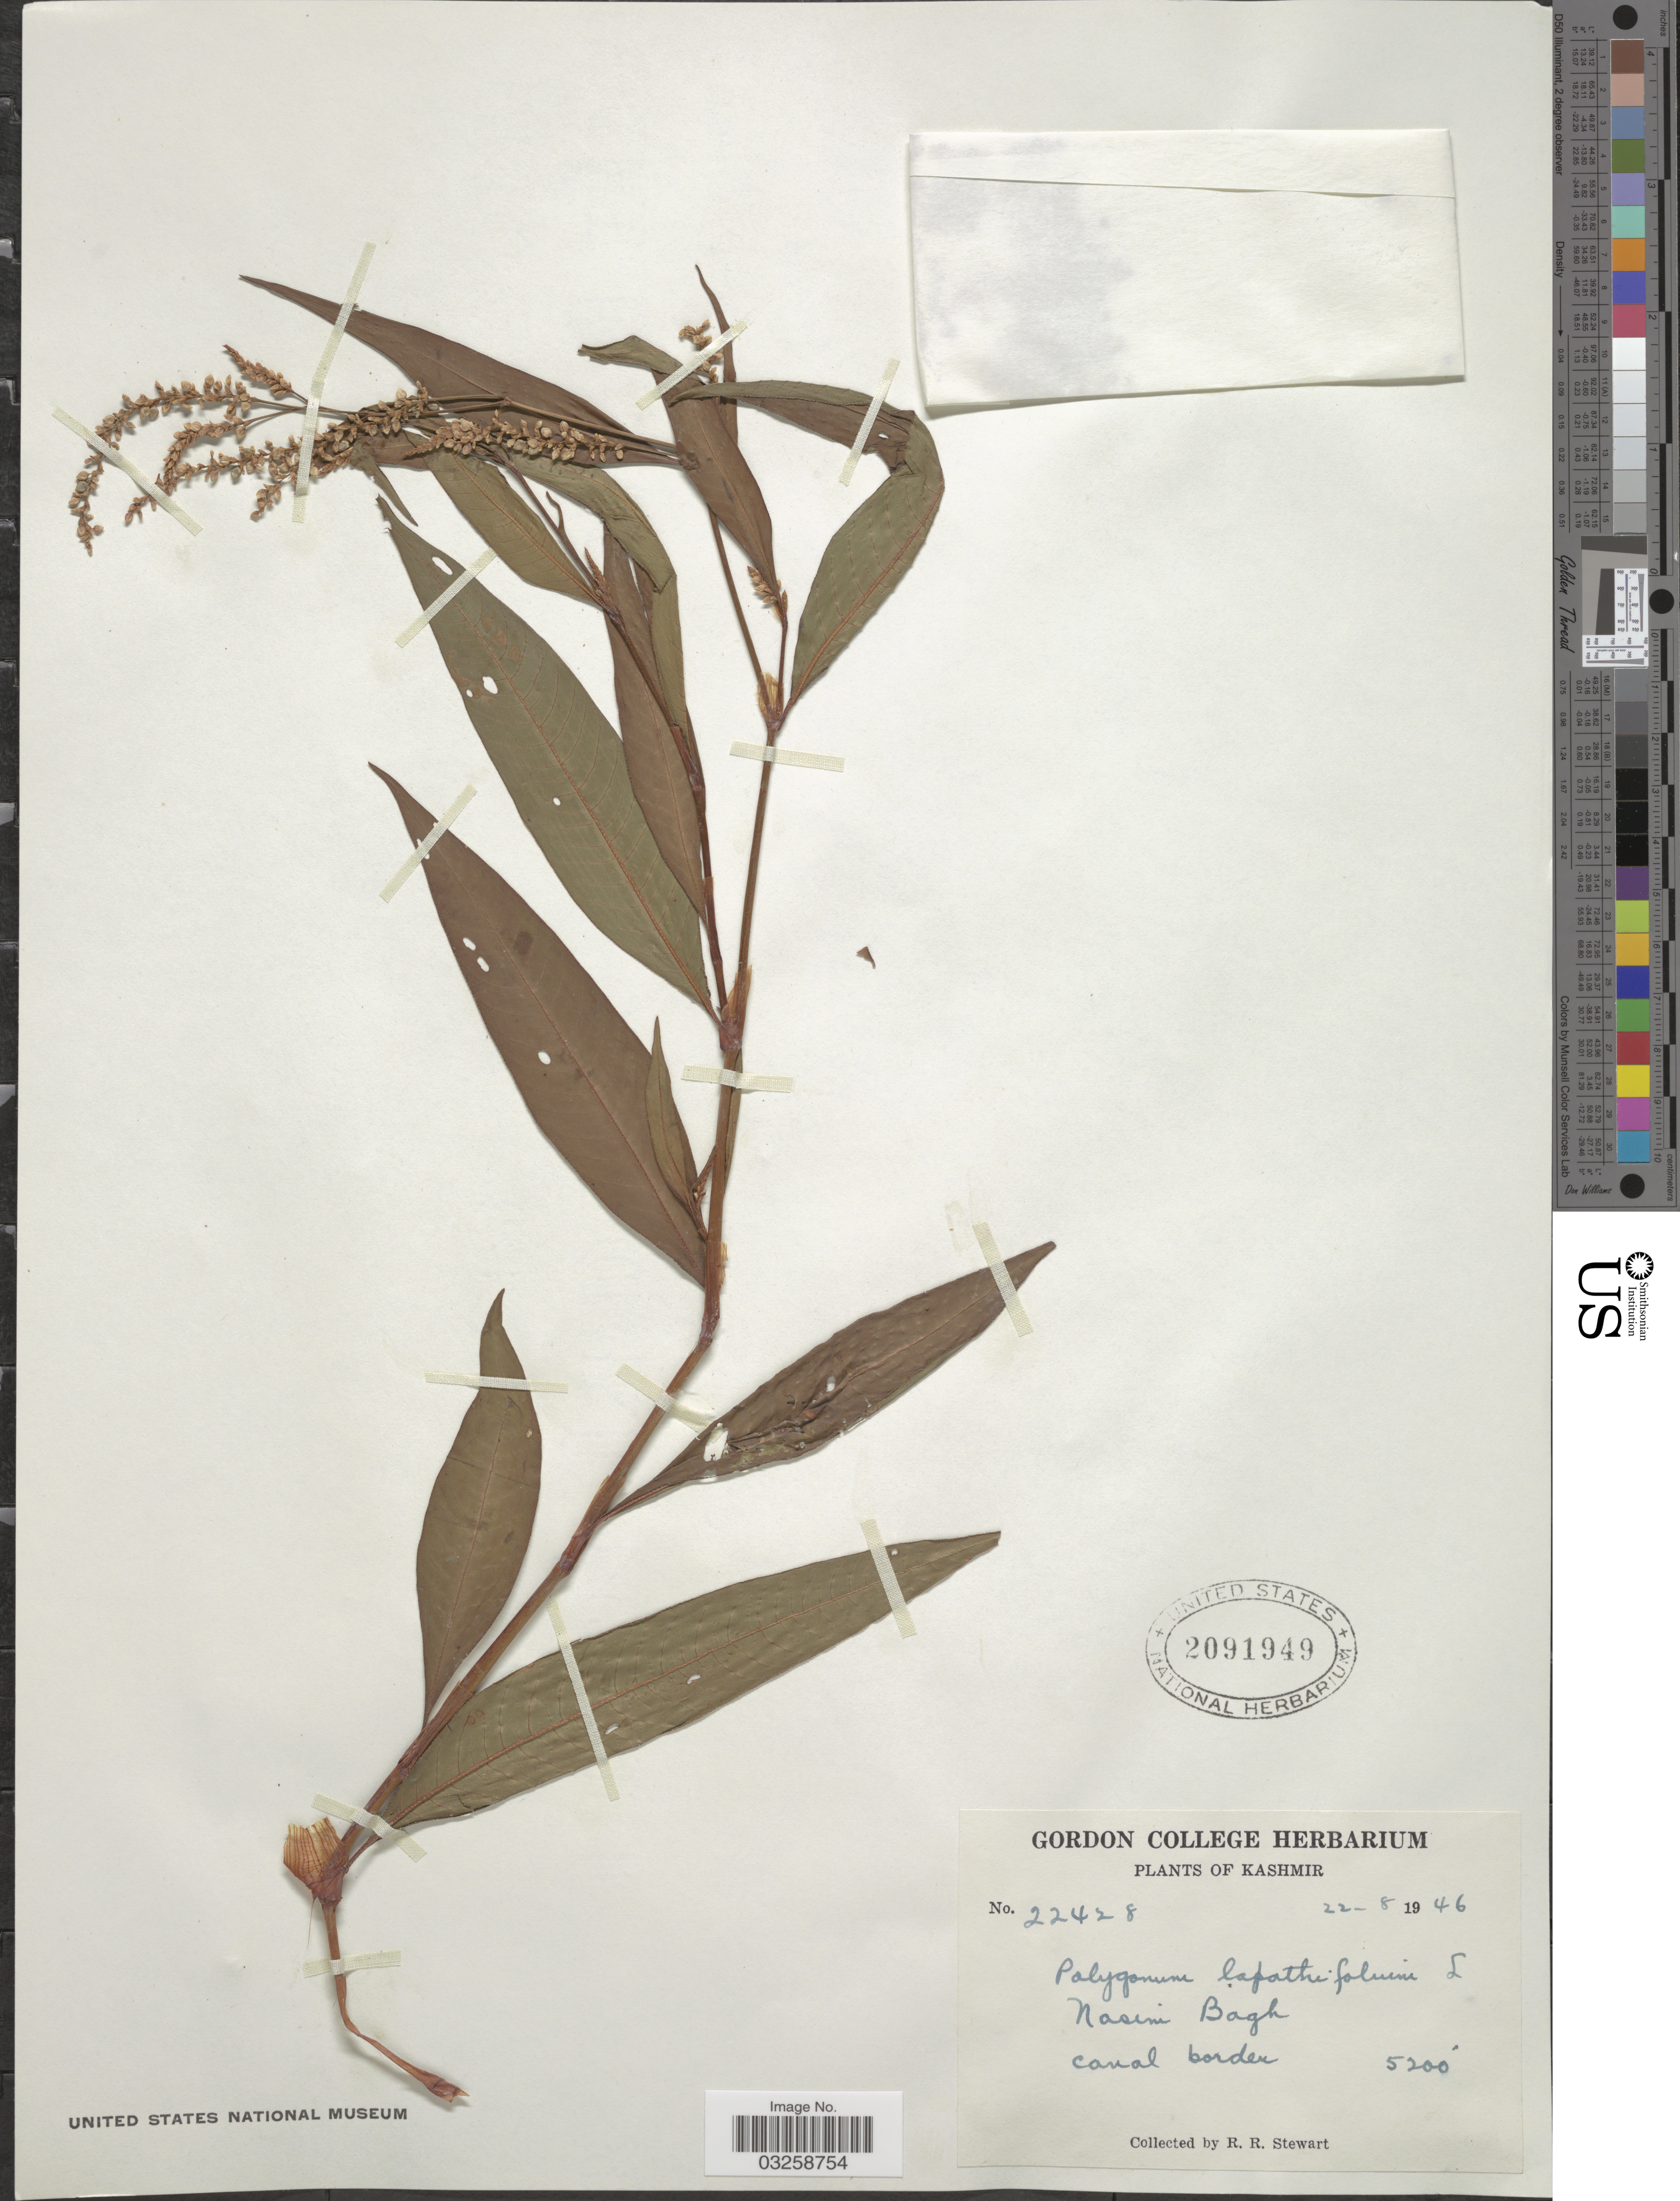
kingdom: Plantae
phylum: Tracheophyta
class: Magnoliopsida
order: Caryophyllales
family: Polygonaceae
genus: Polygonum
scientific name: Polygonum lapathifolium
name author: L.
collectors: R. Stewart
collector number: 22428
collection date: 1946-08-22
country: India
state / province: Jammu and Kashmir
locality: Kashmir. Nasim Bagh, canal border.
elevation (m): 1585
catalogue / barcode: US 2091949